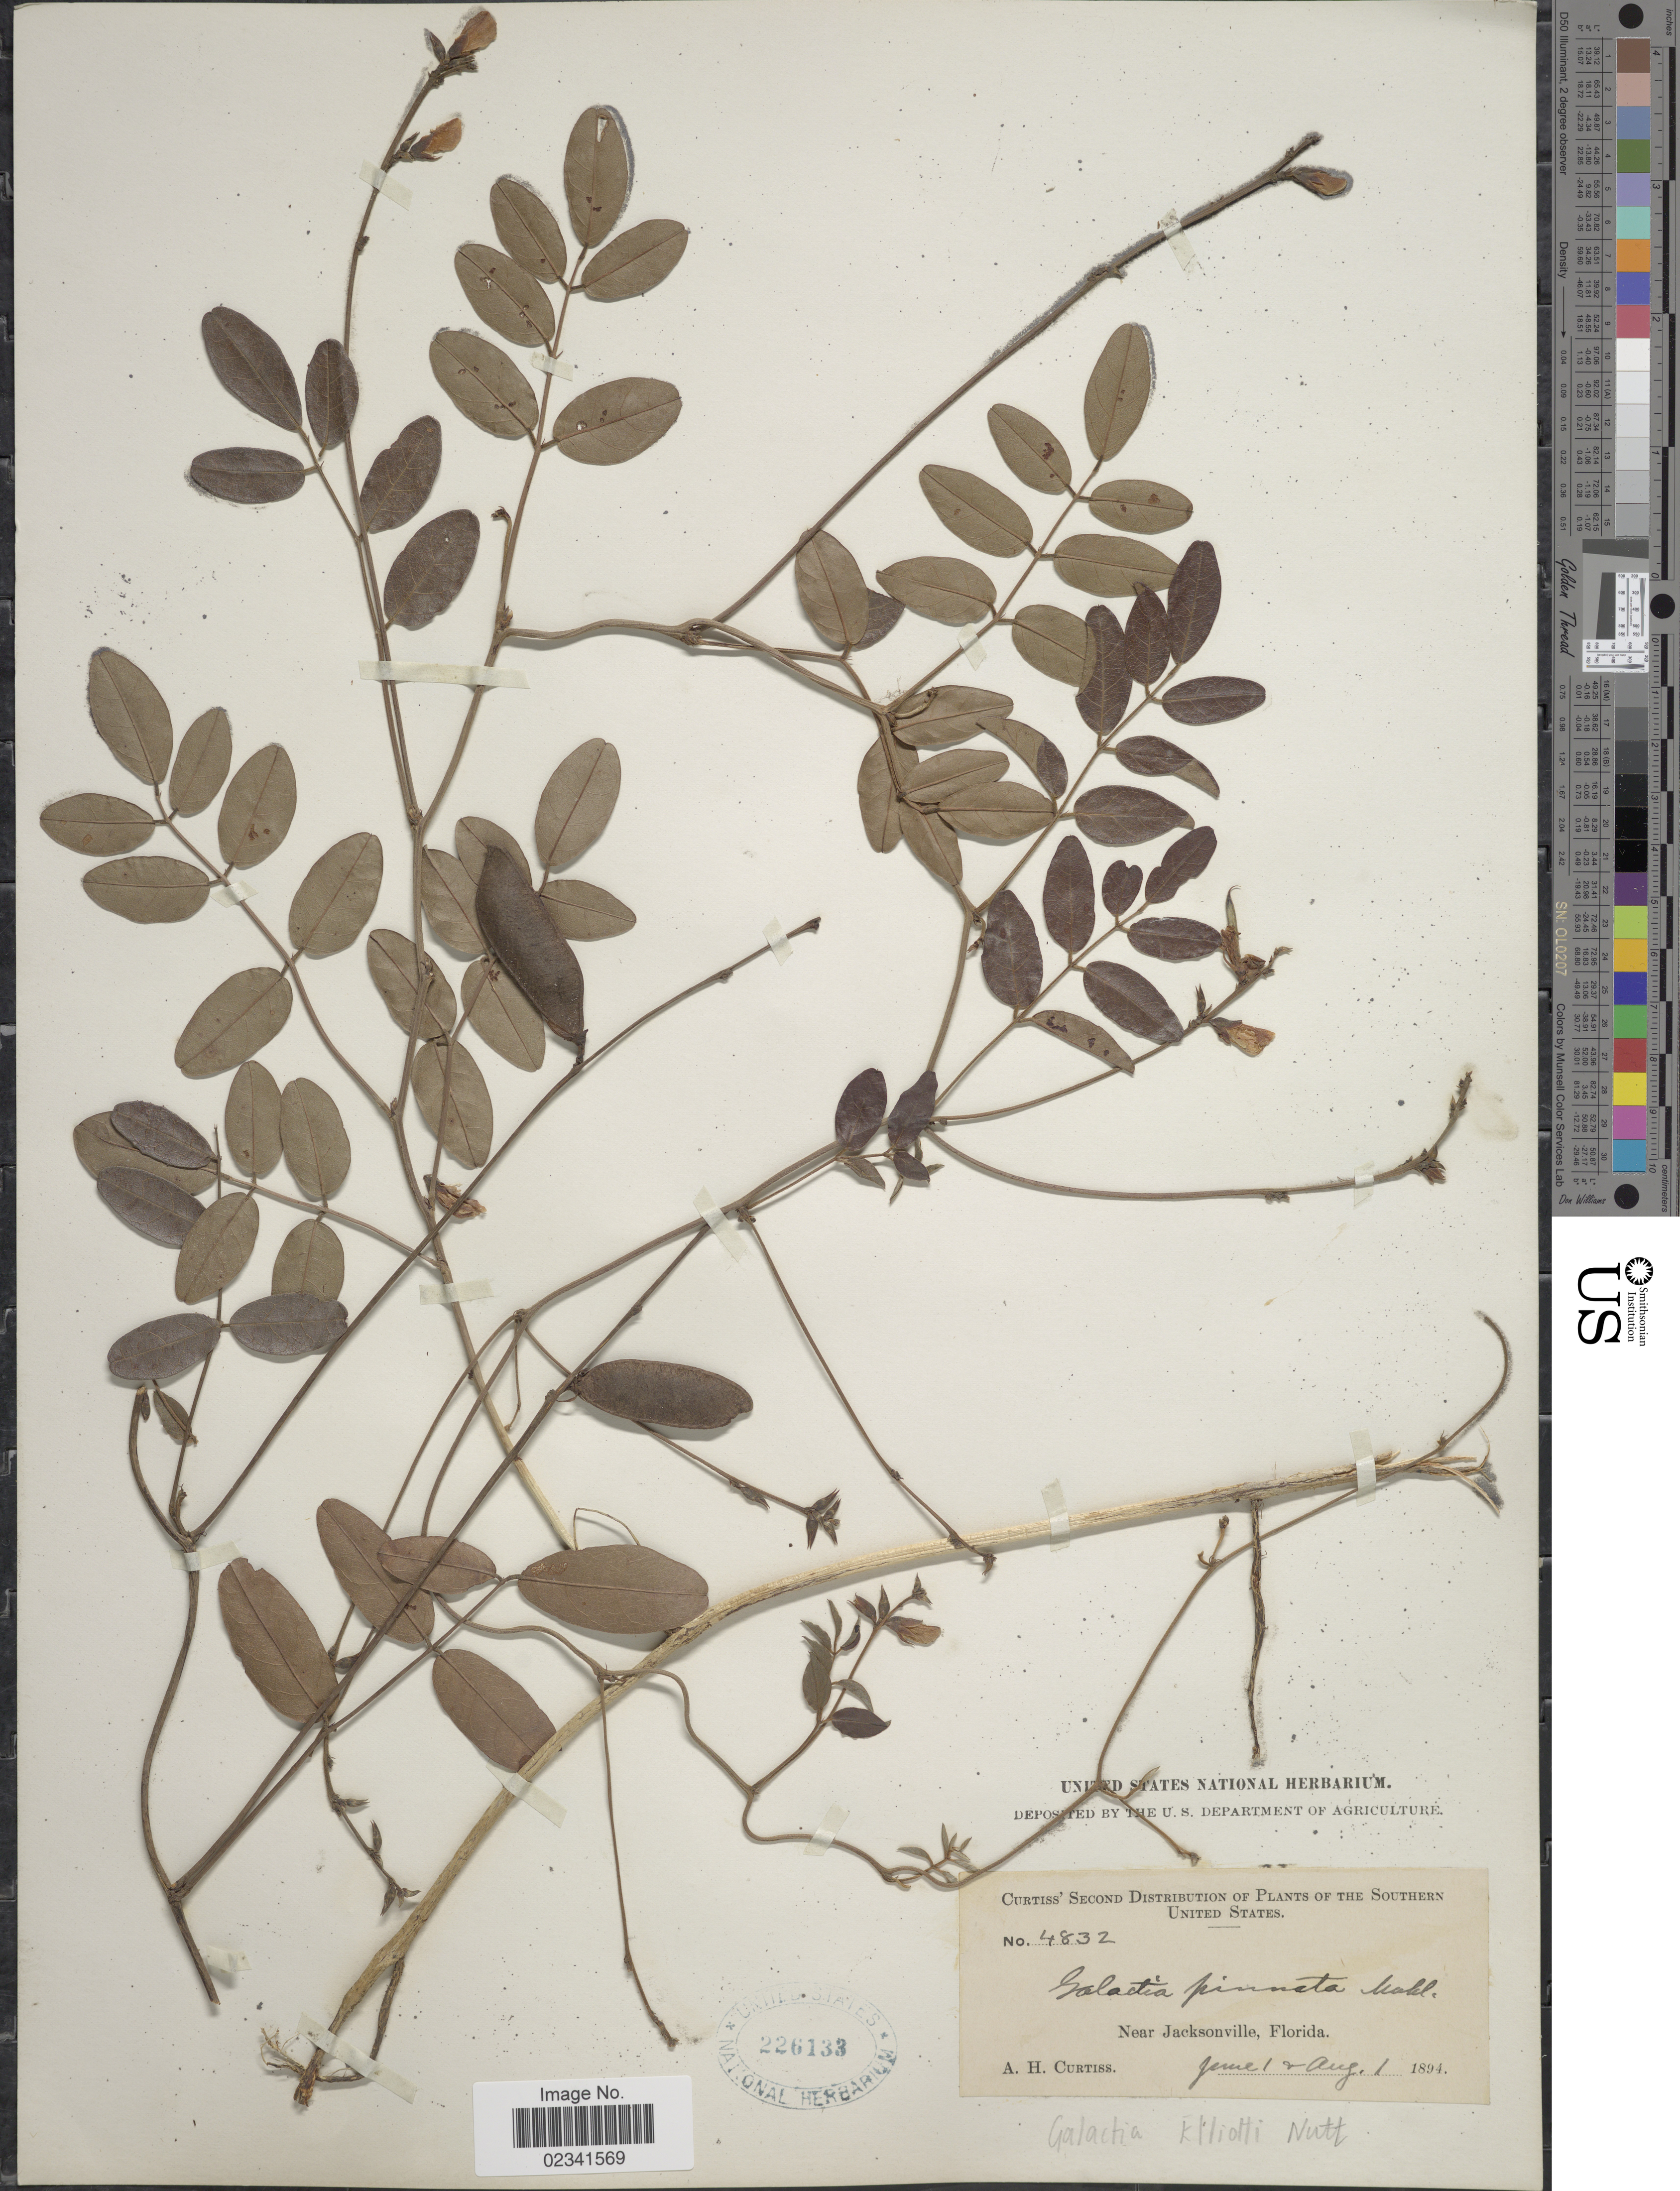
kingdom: Plantae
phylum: Tracheophyta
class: Magnoliopsida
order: Fabales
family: Fabaceae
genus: Galactia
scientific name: Galactia elliottii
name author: Nutt.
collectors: A. H. Curtiss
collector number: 4832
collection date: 1894-06-01/1894-08-01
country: United States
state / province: Florida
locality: The Southern United States, near Jacksonville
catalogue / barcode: US 226133